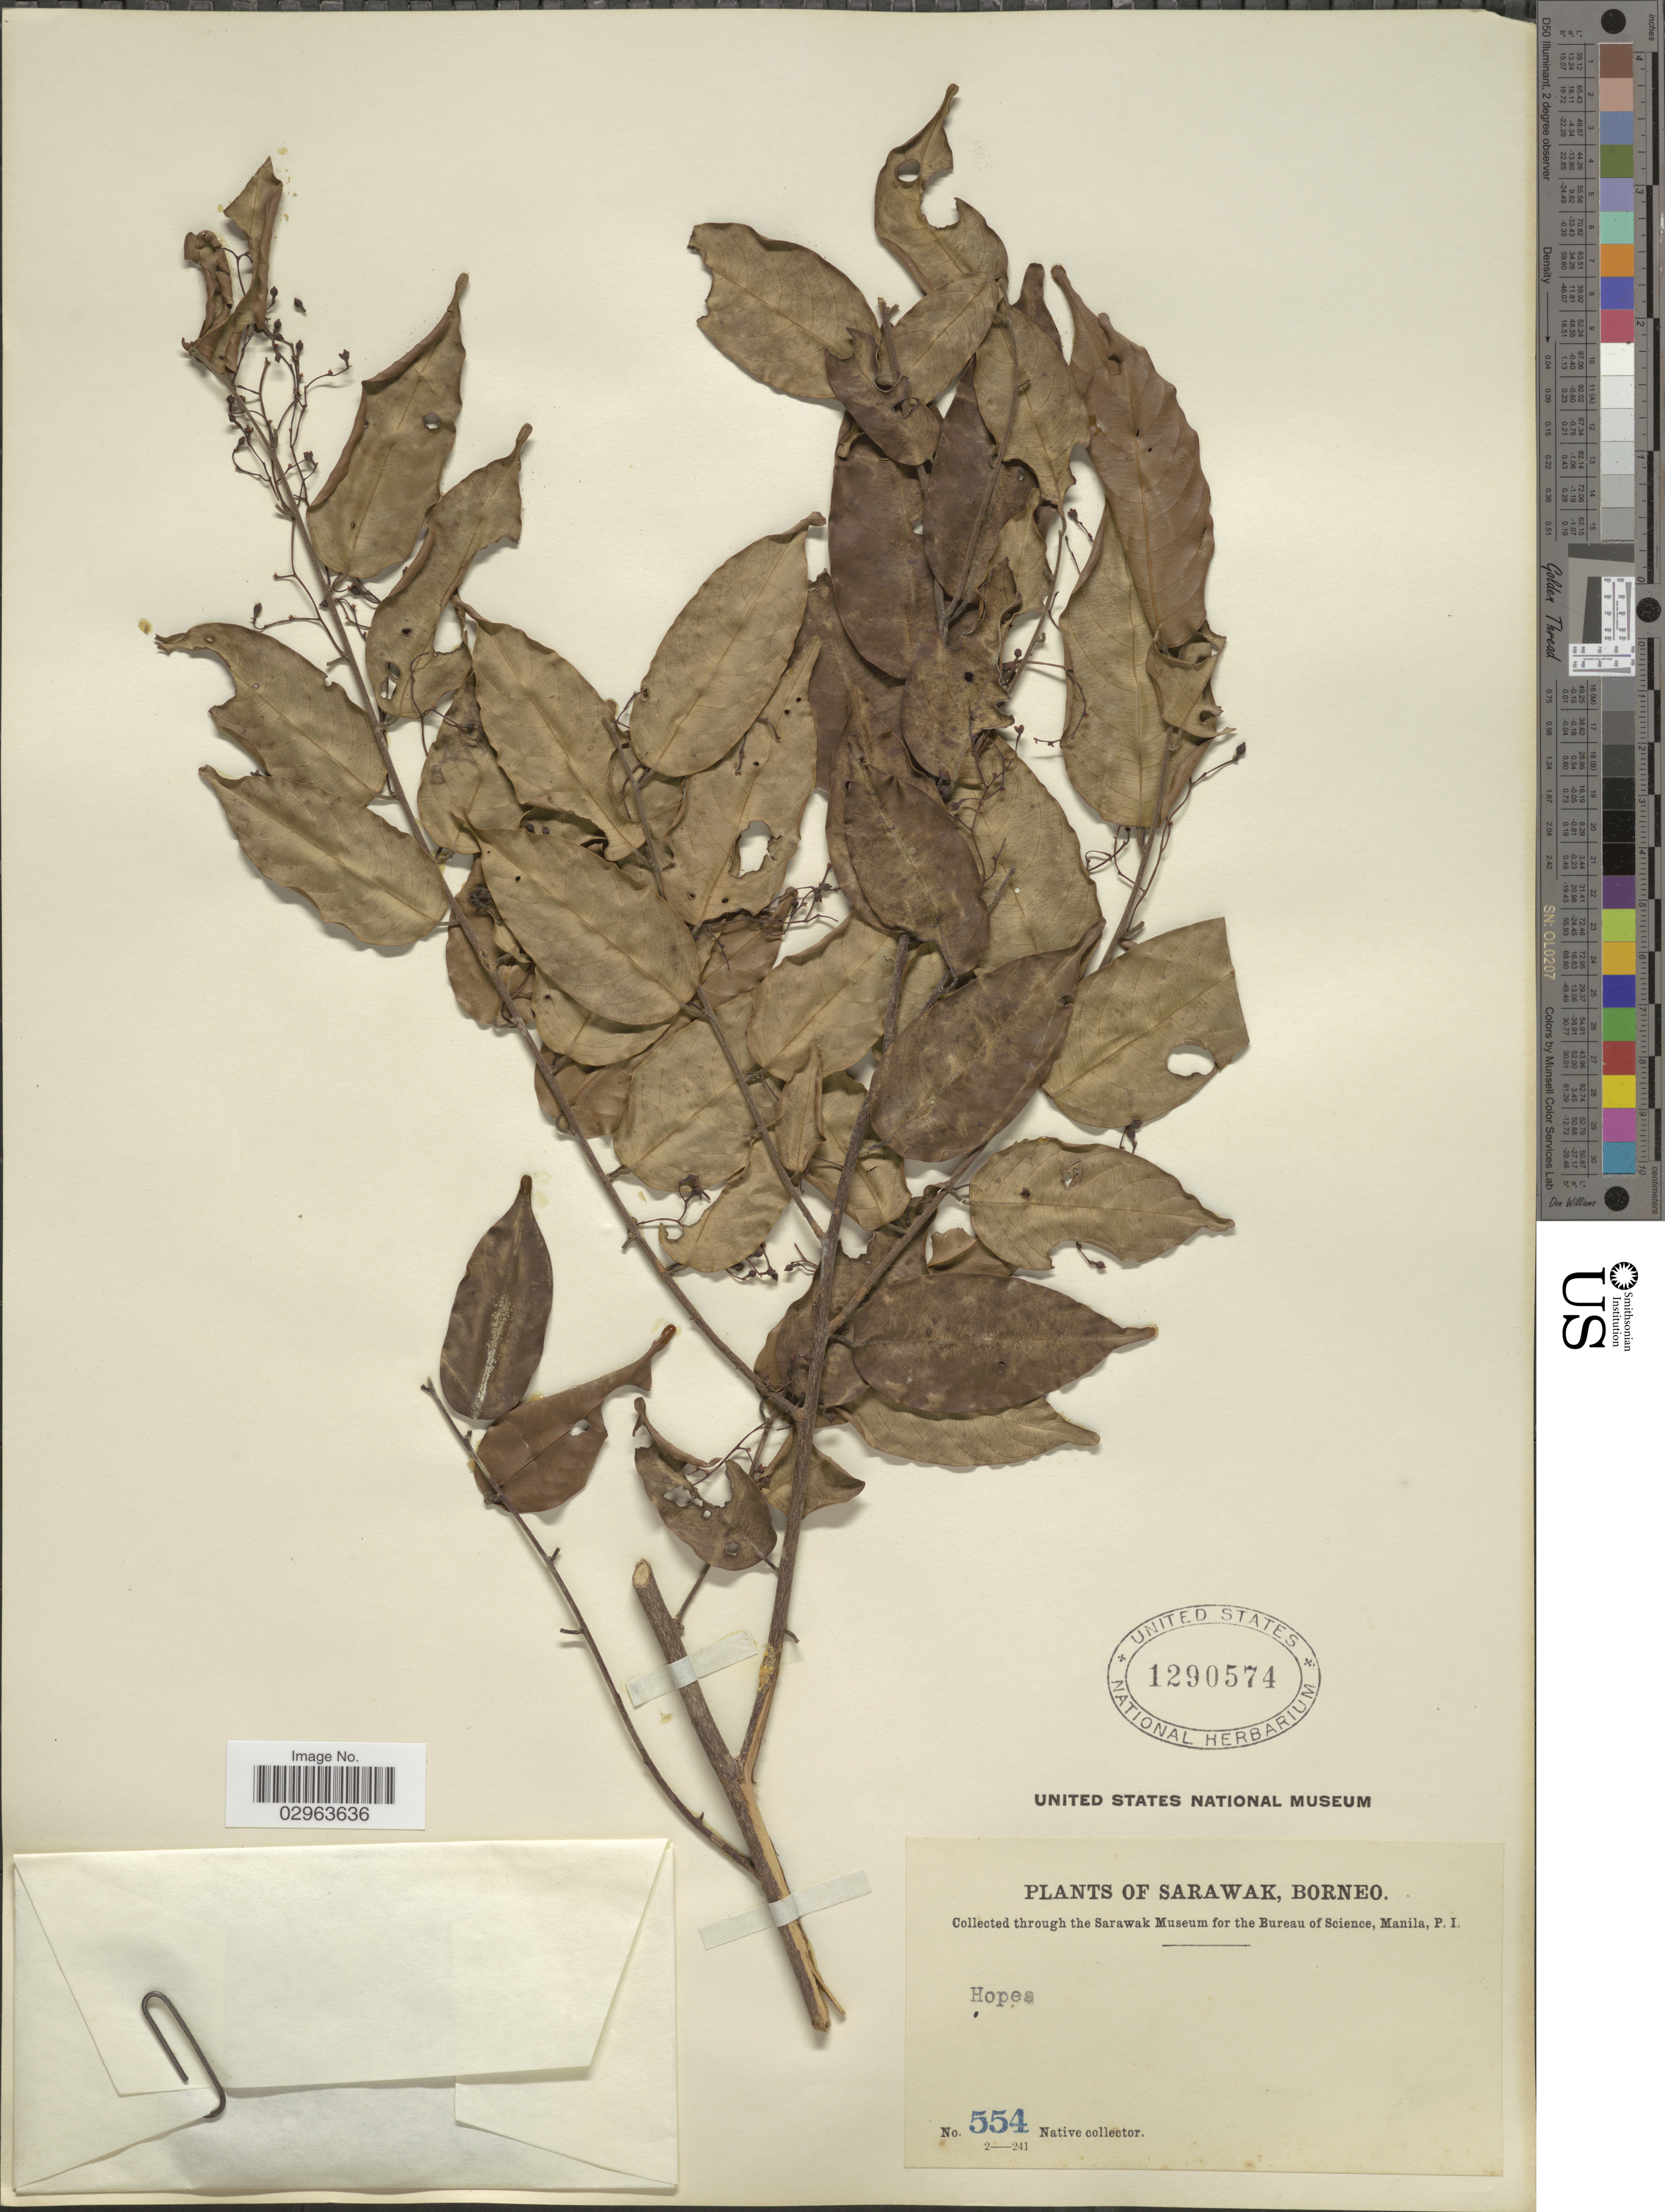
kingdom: Plantae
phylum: Tracheophyta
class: Magnoliopsida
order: Malvales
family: Dipterocarpaceae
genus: Hopea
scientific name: Hopea sp.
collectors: Native collector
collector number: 554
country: Malaysia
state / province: Sarawak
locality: Sarawak. Borneo.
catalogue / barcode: US 1290574